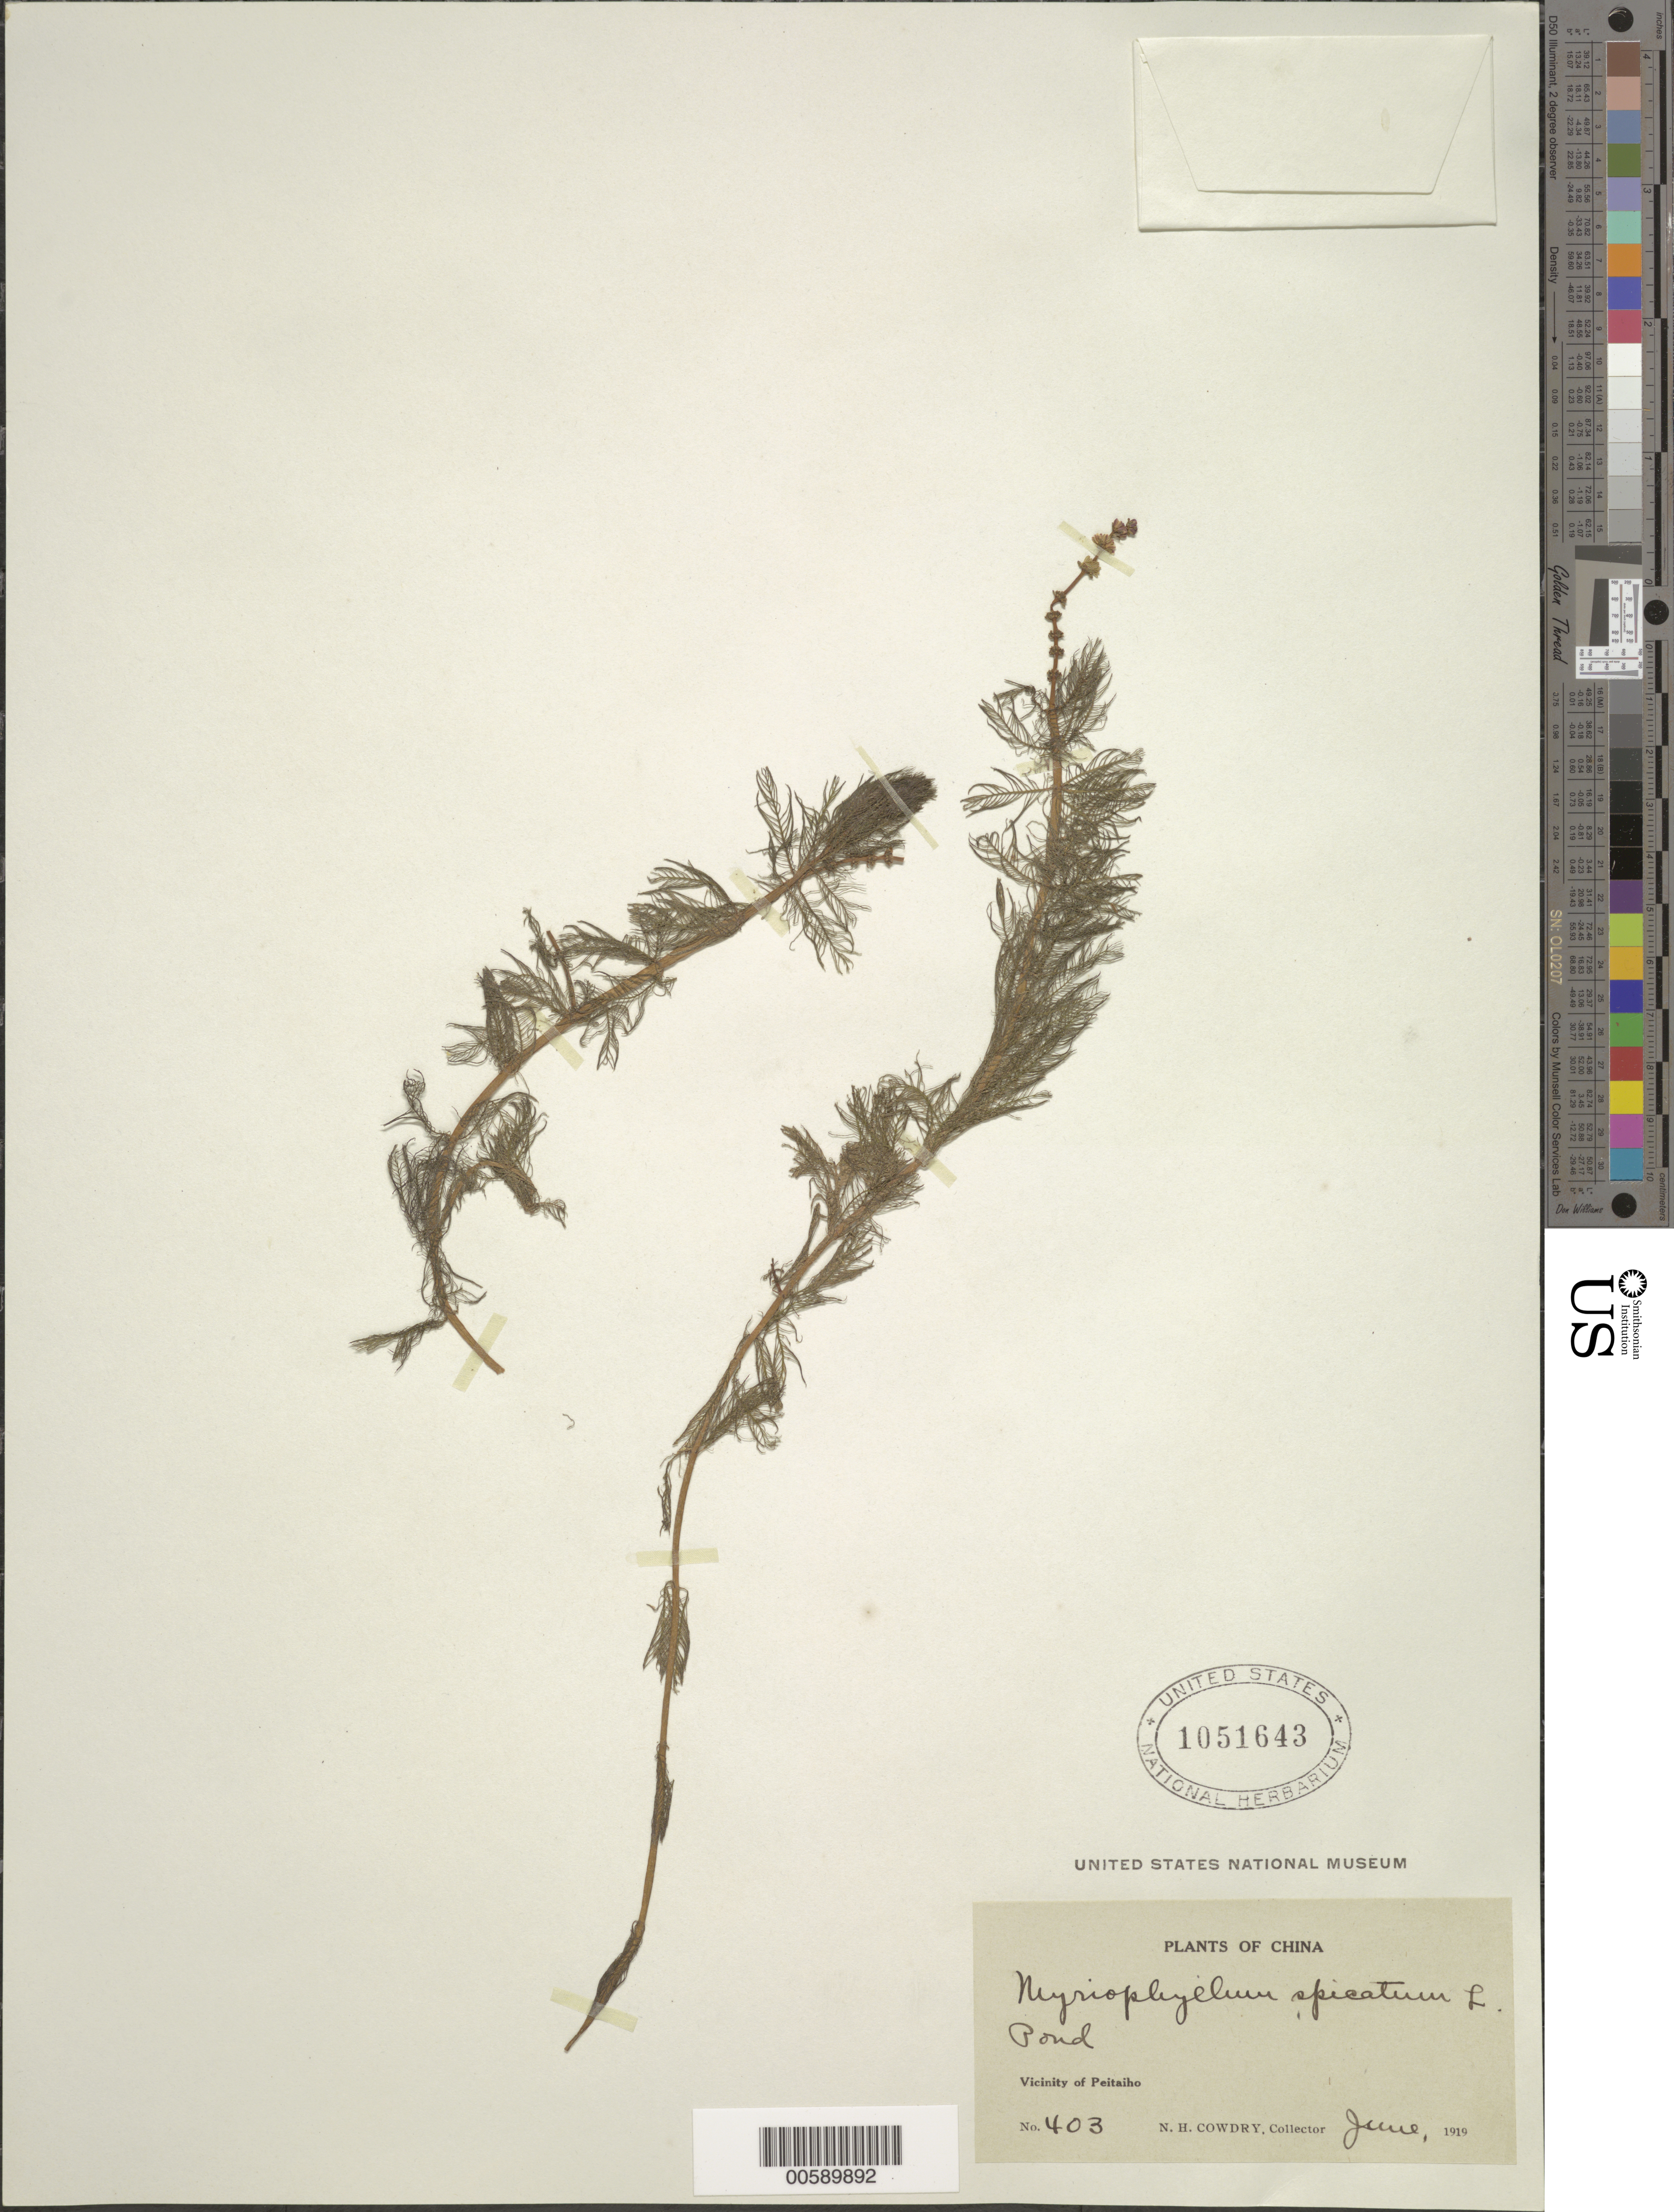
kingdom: Plantae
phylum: Tracheophyta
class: Magnoliopsida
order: Saxifragales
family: Haloragaceae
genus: Myriophyllum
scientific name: Myriophyllum spicatum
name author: L.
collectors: N. H. Cowdry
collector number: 403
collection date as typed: Jun 1919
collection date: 1919-06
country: China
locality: Peitaiho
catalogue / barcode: US 1051643